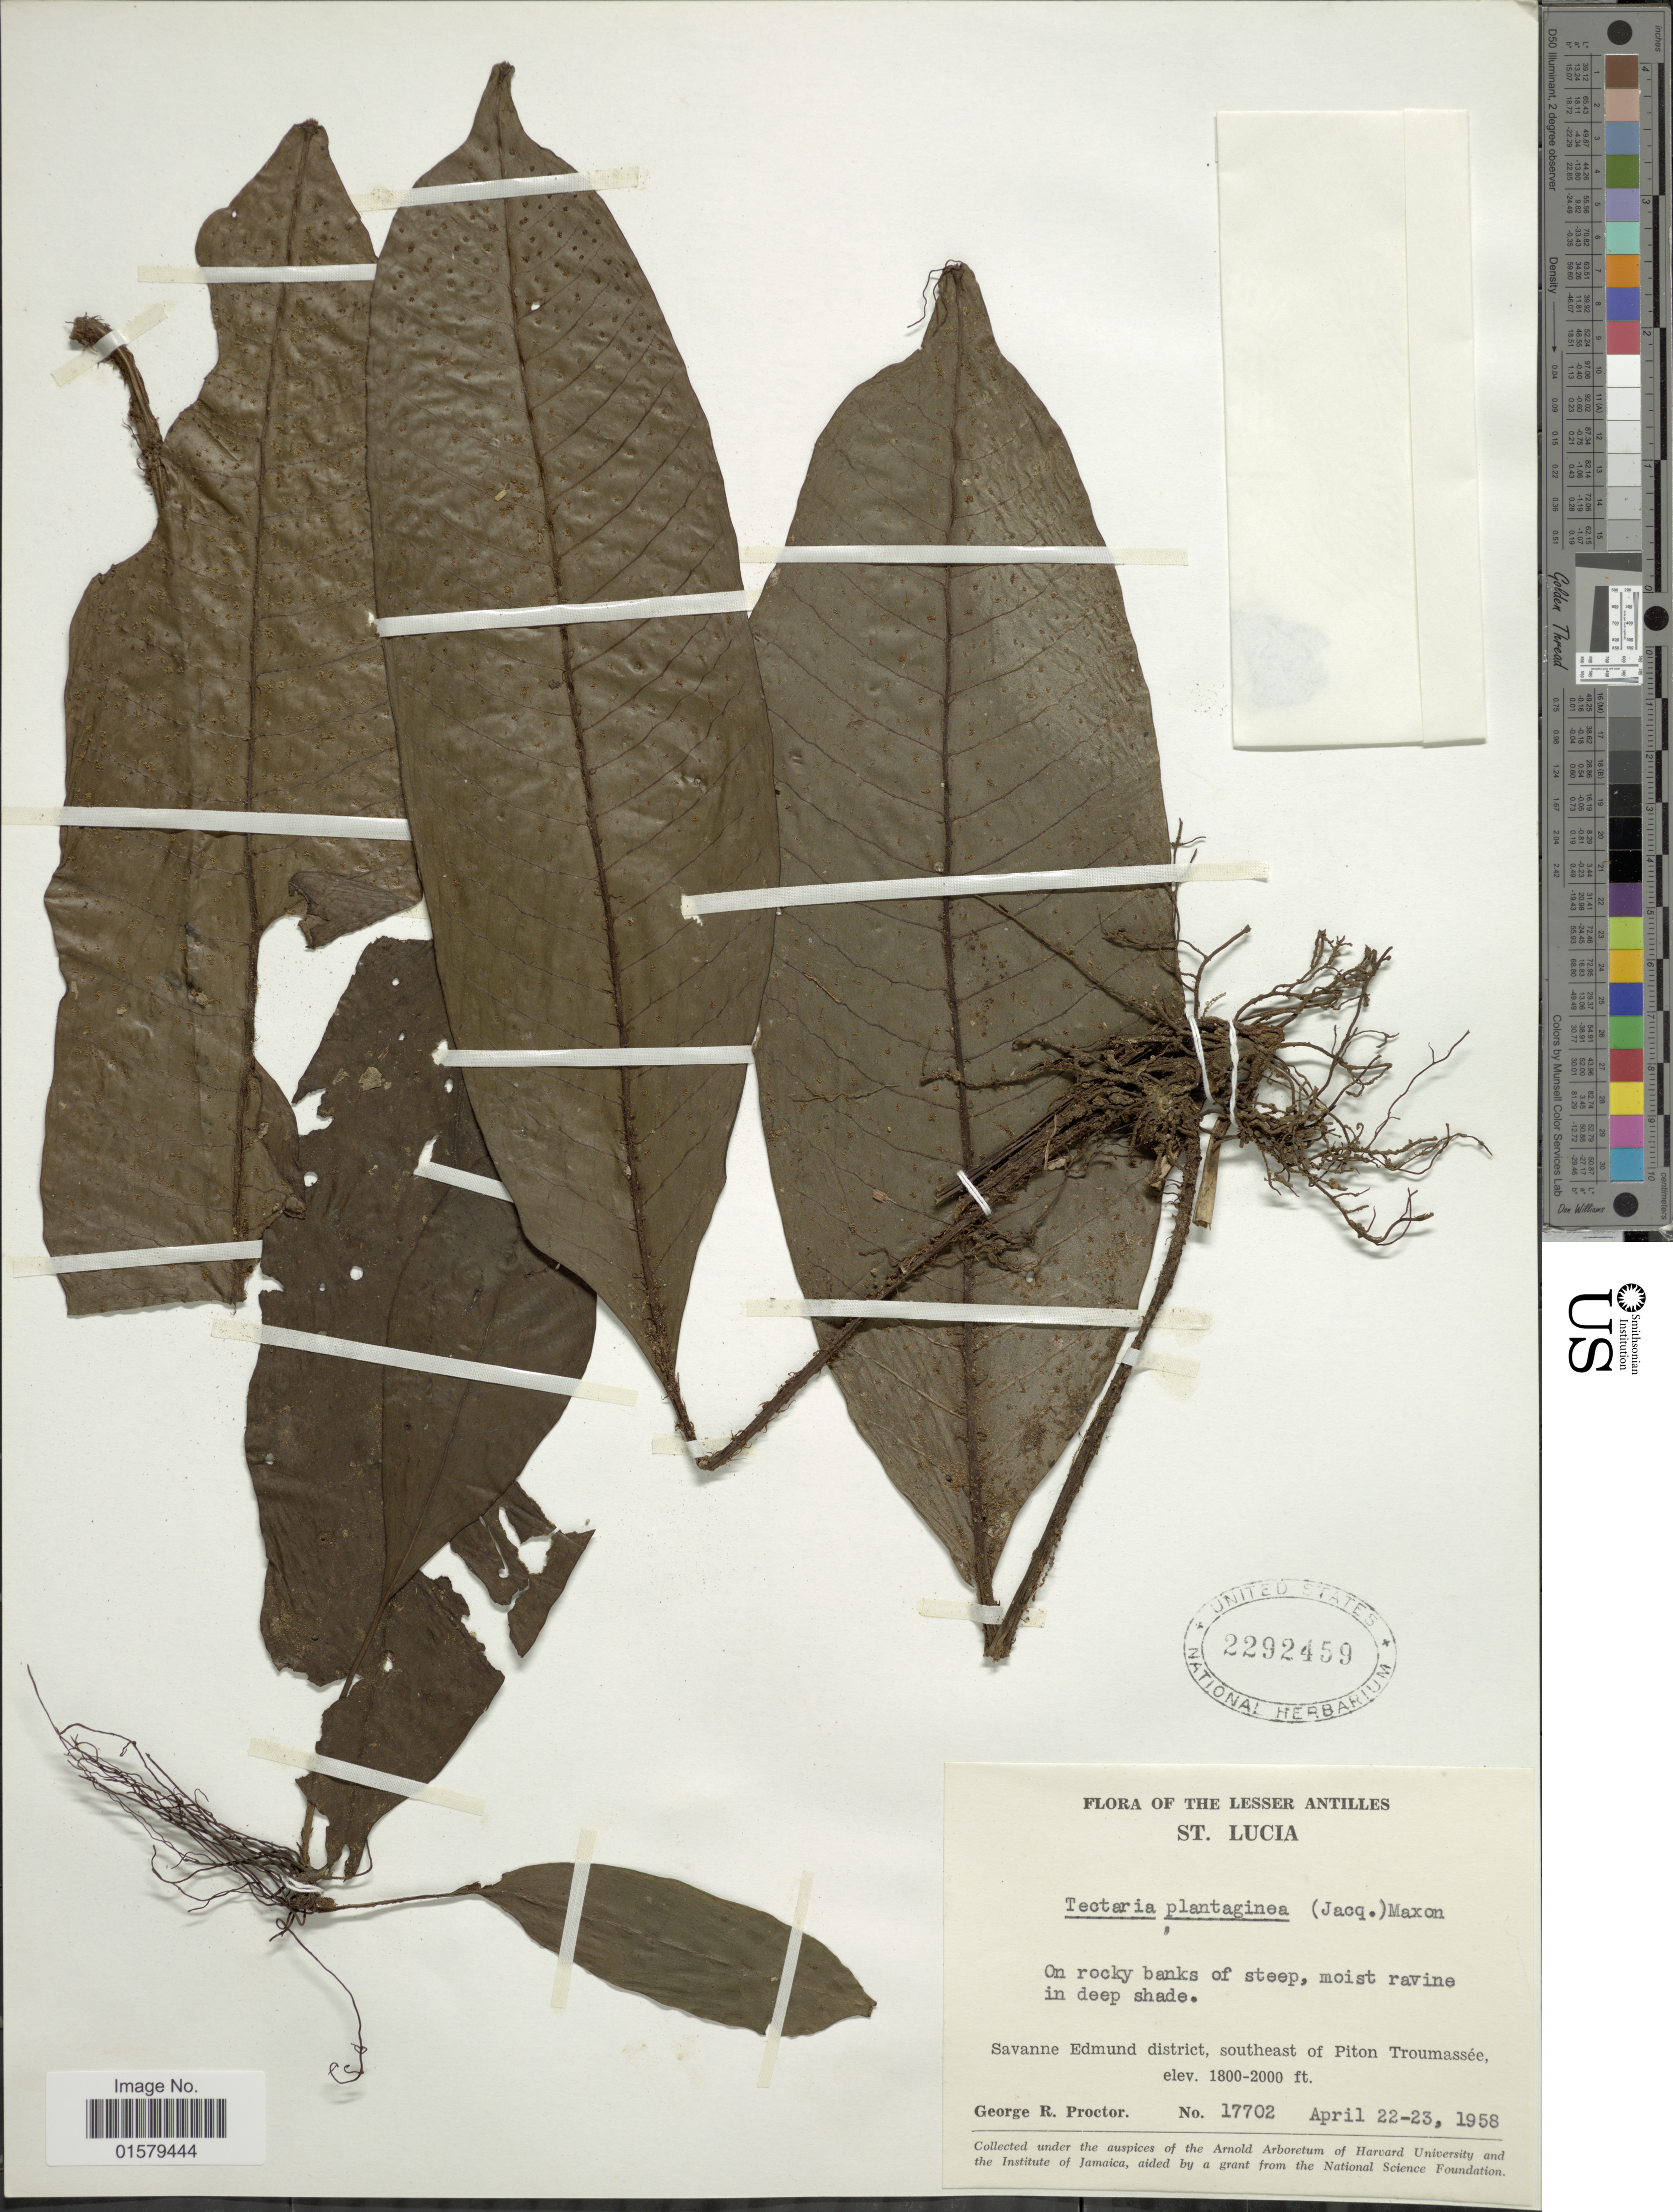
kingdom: Plantae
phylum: Tracheophyta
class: Polypodiopsida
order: Polypodiales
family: Tectariaceae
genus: Tectaria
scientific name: Tectaria plantaginea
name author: (Jacq.) Maxon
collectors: G. R. Proctor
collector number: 17702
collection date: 1958-04-22/1958-04-23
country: St. Lucia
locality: The Lesser Antilles, Savanne Edmund district, southeast of Piton Troumassee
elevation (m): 549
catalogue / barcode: US 2292459